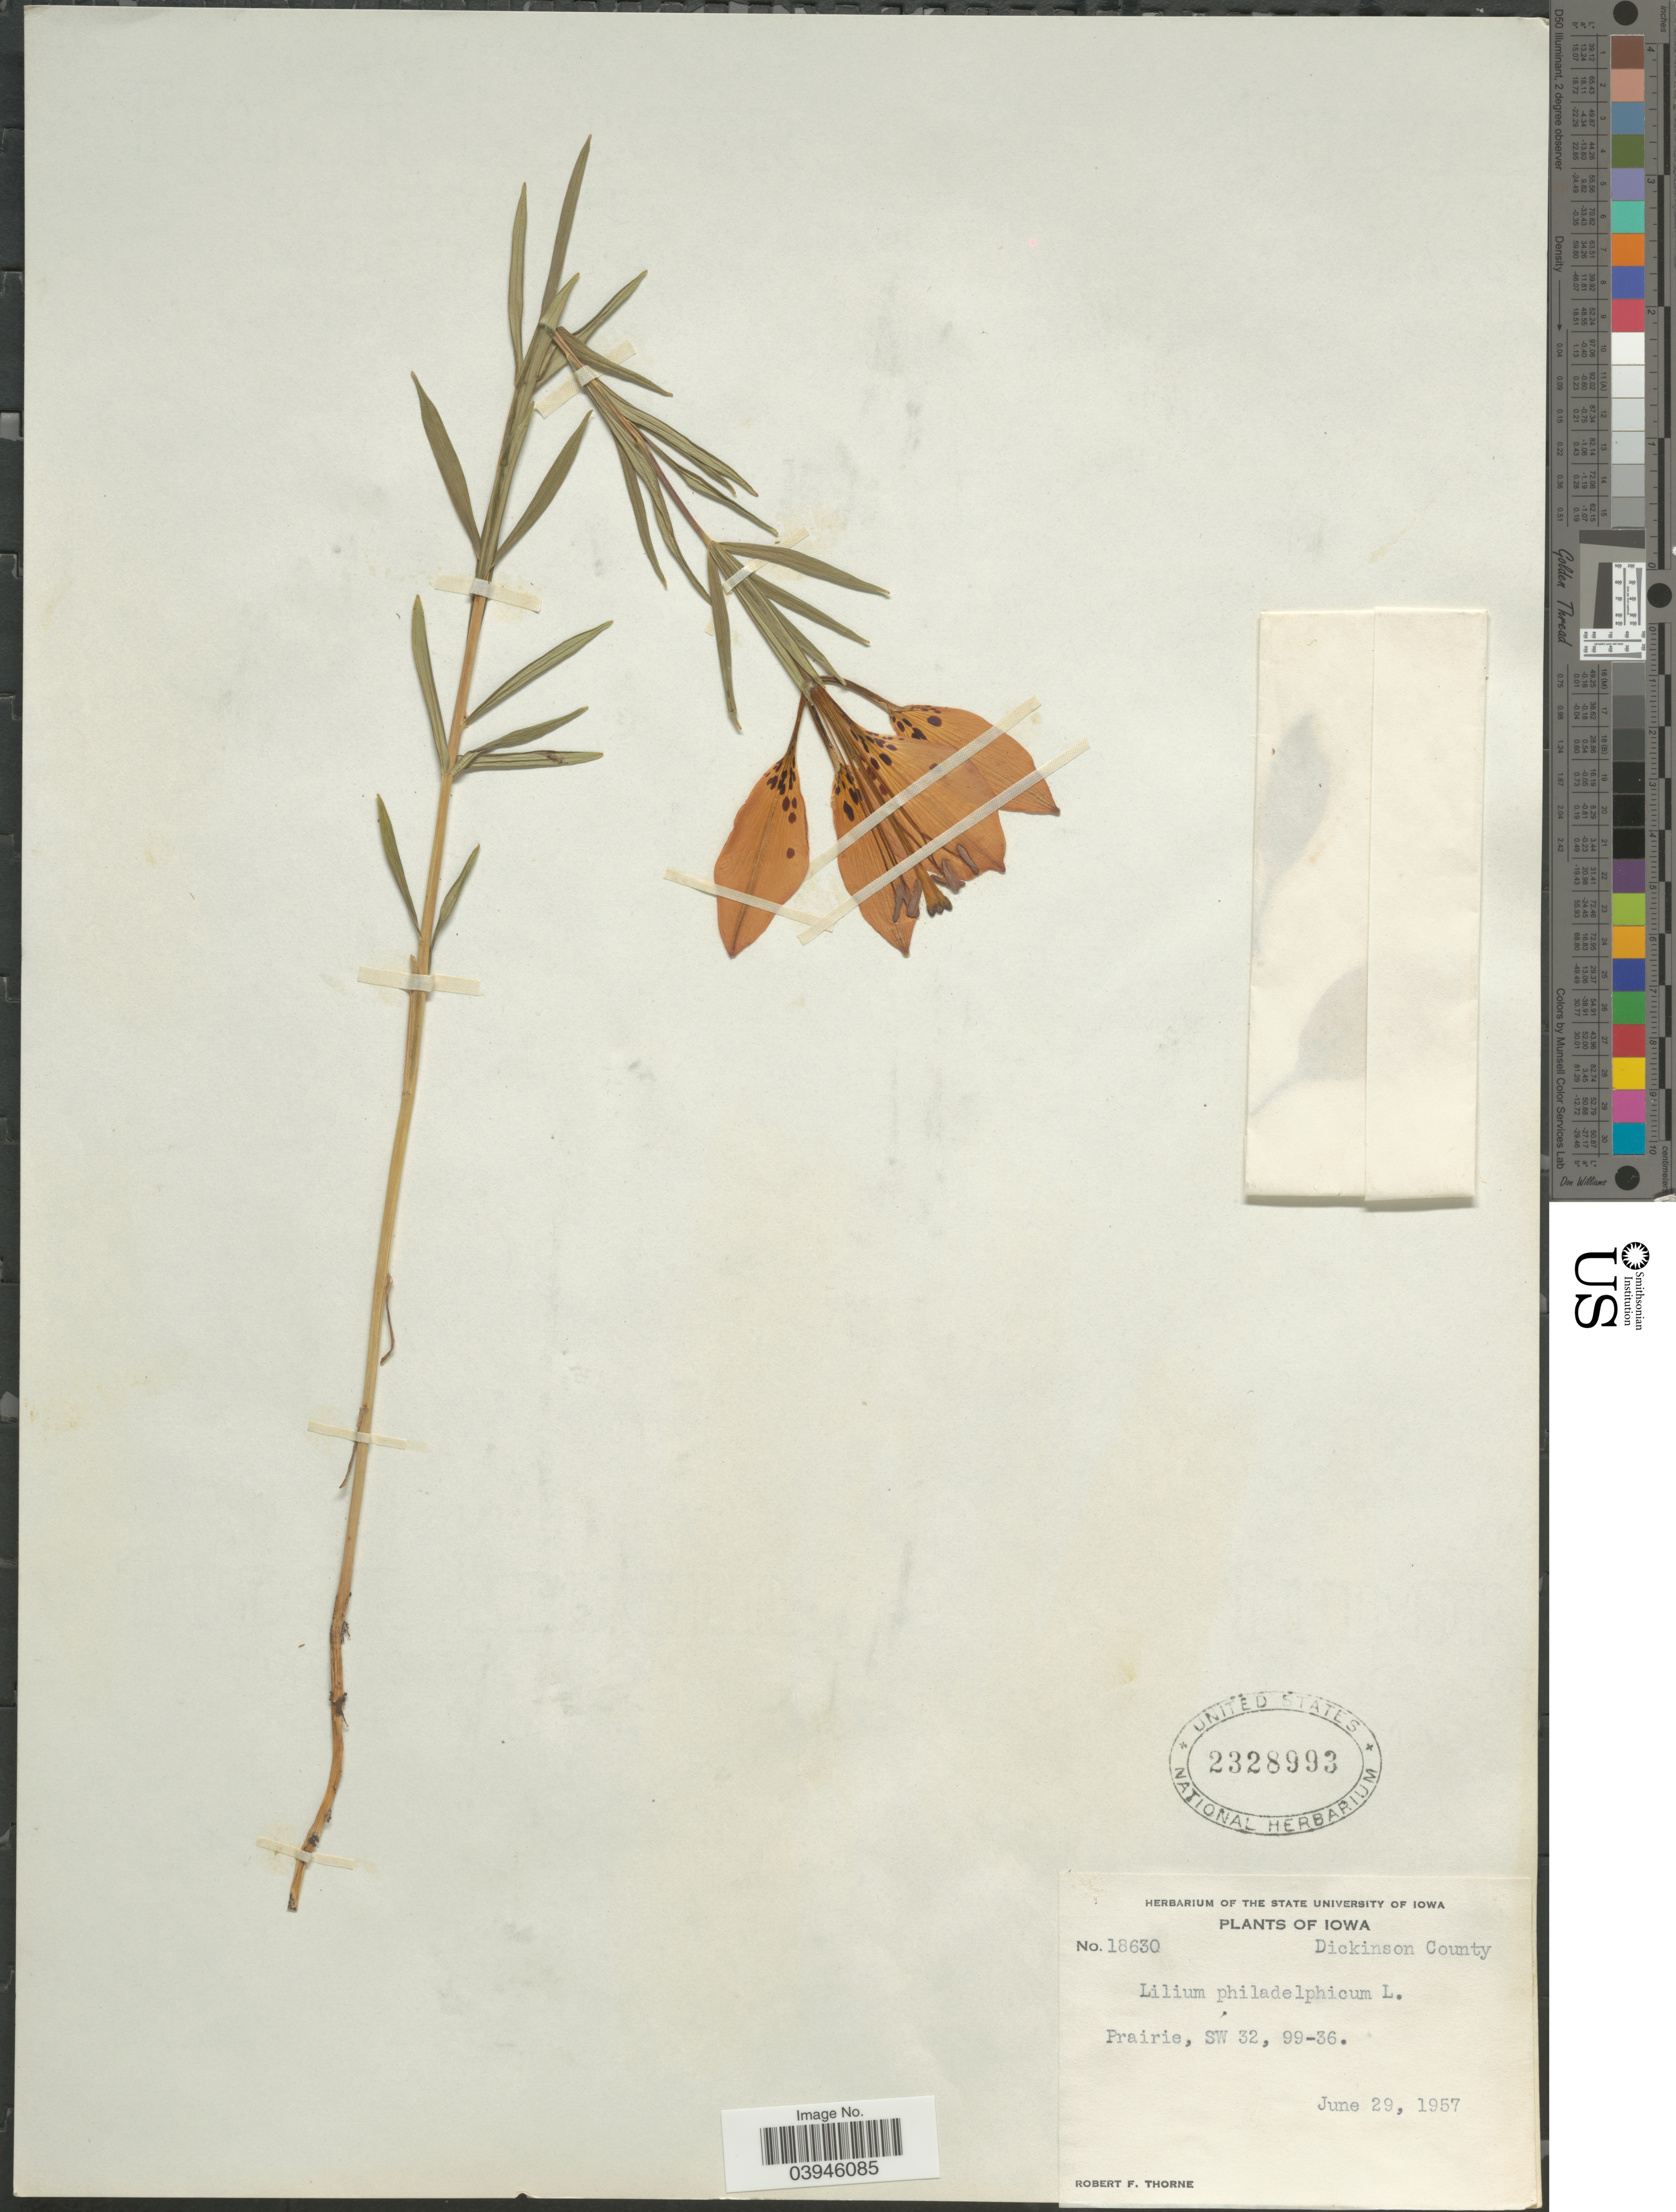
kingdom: Plantae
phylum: Tracheophyta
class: Liliopsida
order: Liliales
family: Liliaceae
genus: Lilium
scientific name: Lilium philadelphicum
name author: L.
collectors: R. F. Thorne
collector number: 18630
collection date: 1957-06-29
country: United States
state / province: Iowa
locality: Dickinson County. Prairie, SW 32, 99-36.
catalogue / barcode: US 2328993